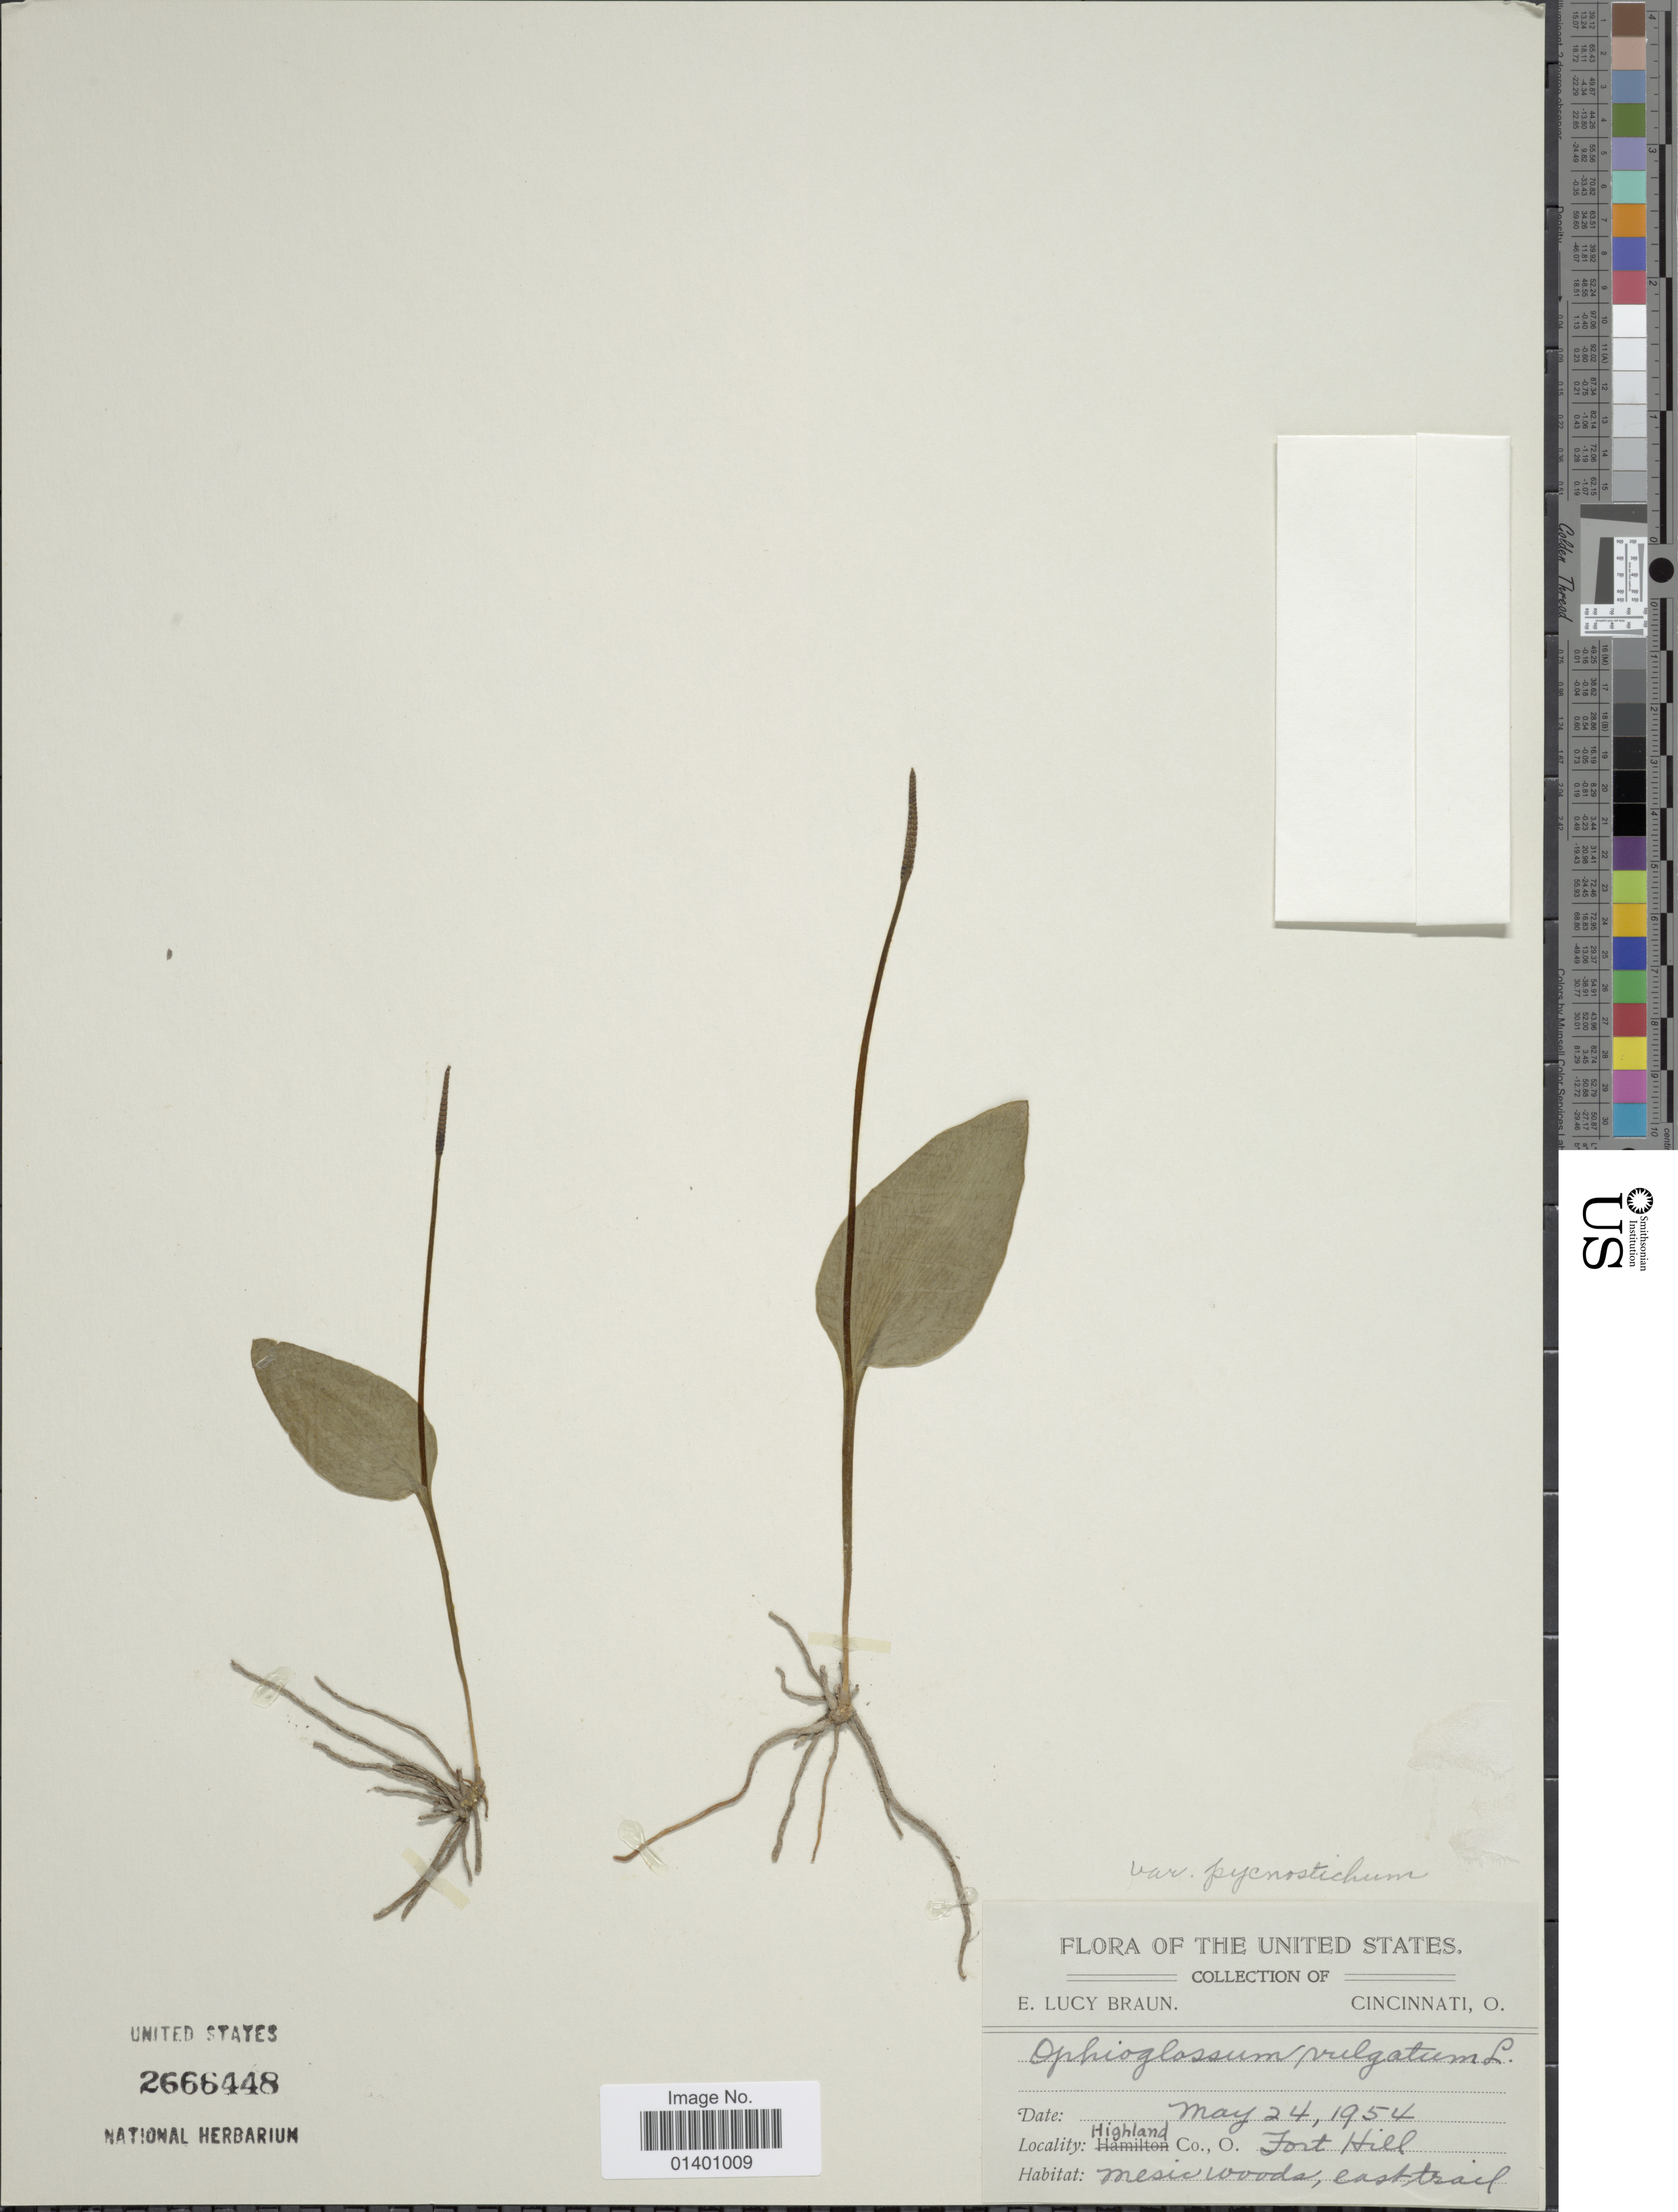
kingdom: Plantae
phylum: Tracheophyta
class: Polypodiopsida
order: Ophioglossales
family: Ophioglossaceae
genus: Ophioglossum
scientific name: Ophioglossum vulgatum var. pycnostichum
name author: Fernald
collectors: E. L. Braun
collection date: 1954-05-24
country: United States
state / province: Ohio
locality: Highland Co., O. Fort Hill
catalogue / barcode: US 2666448